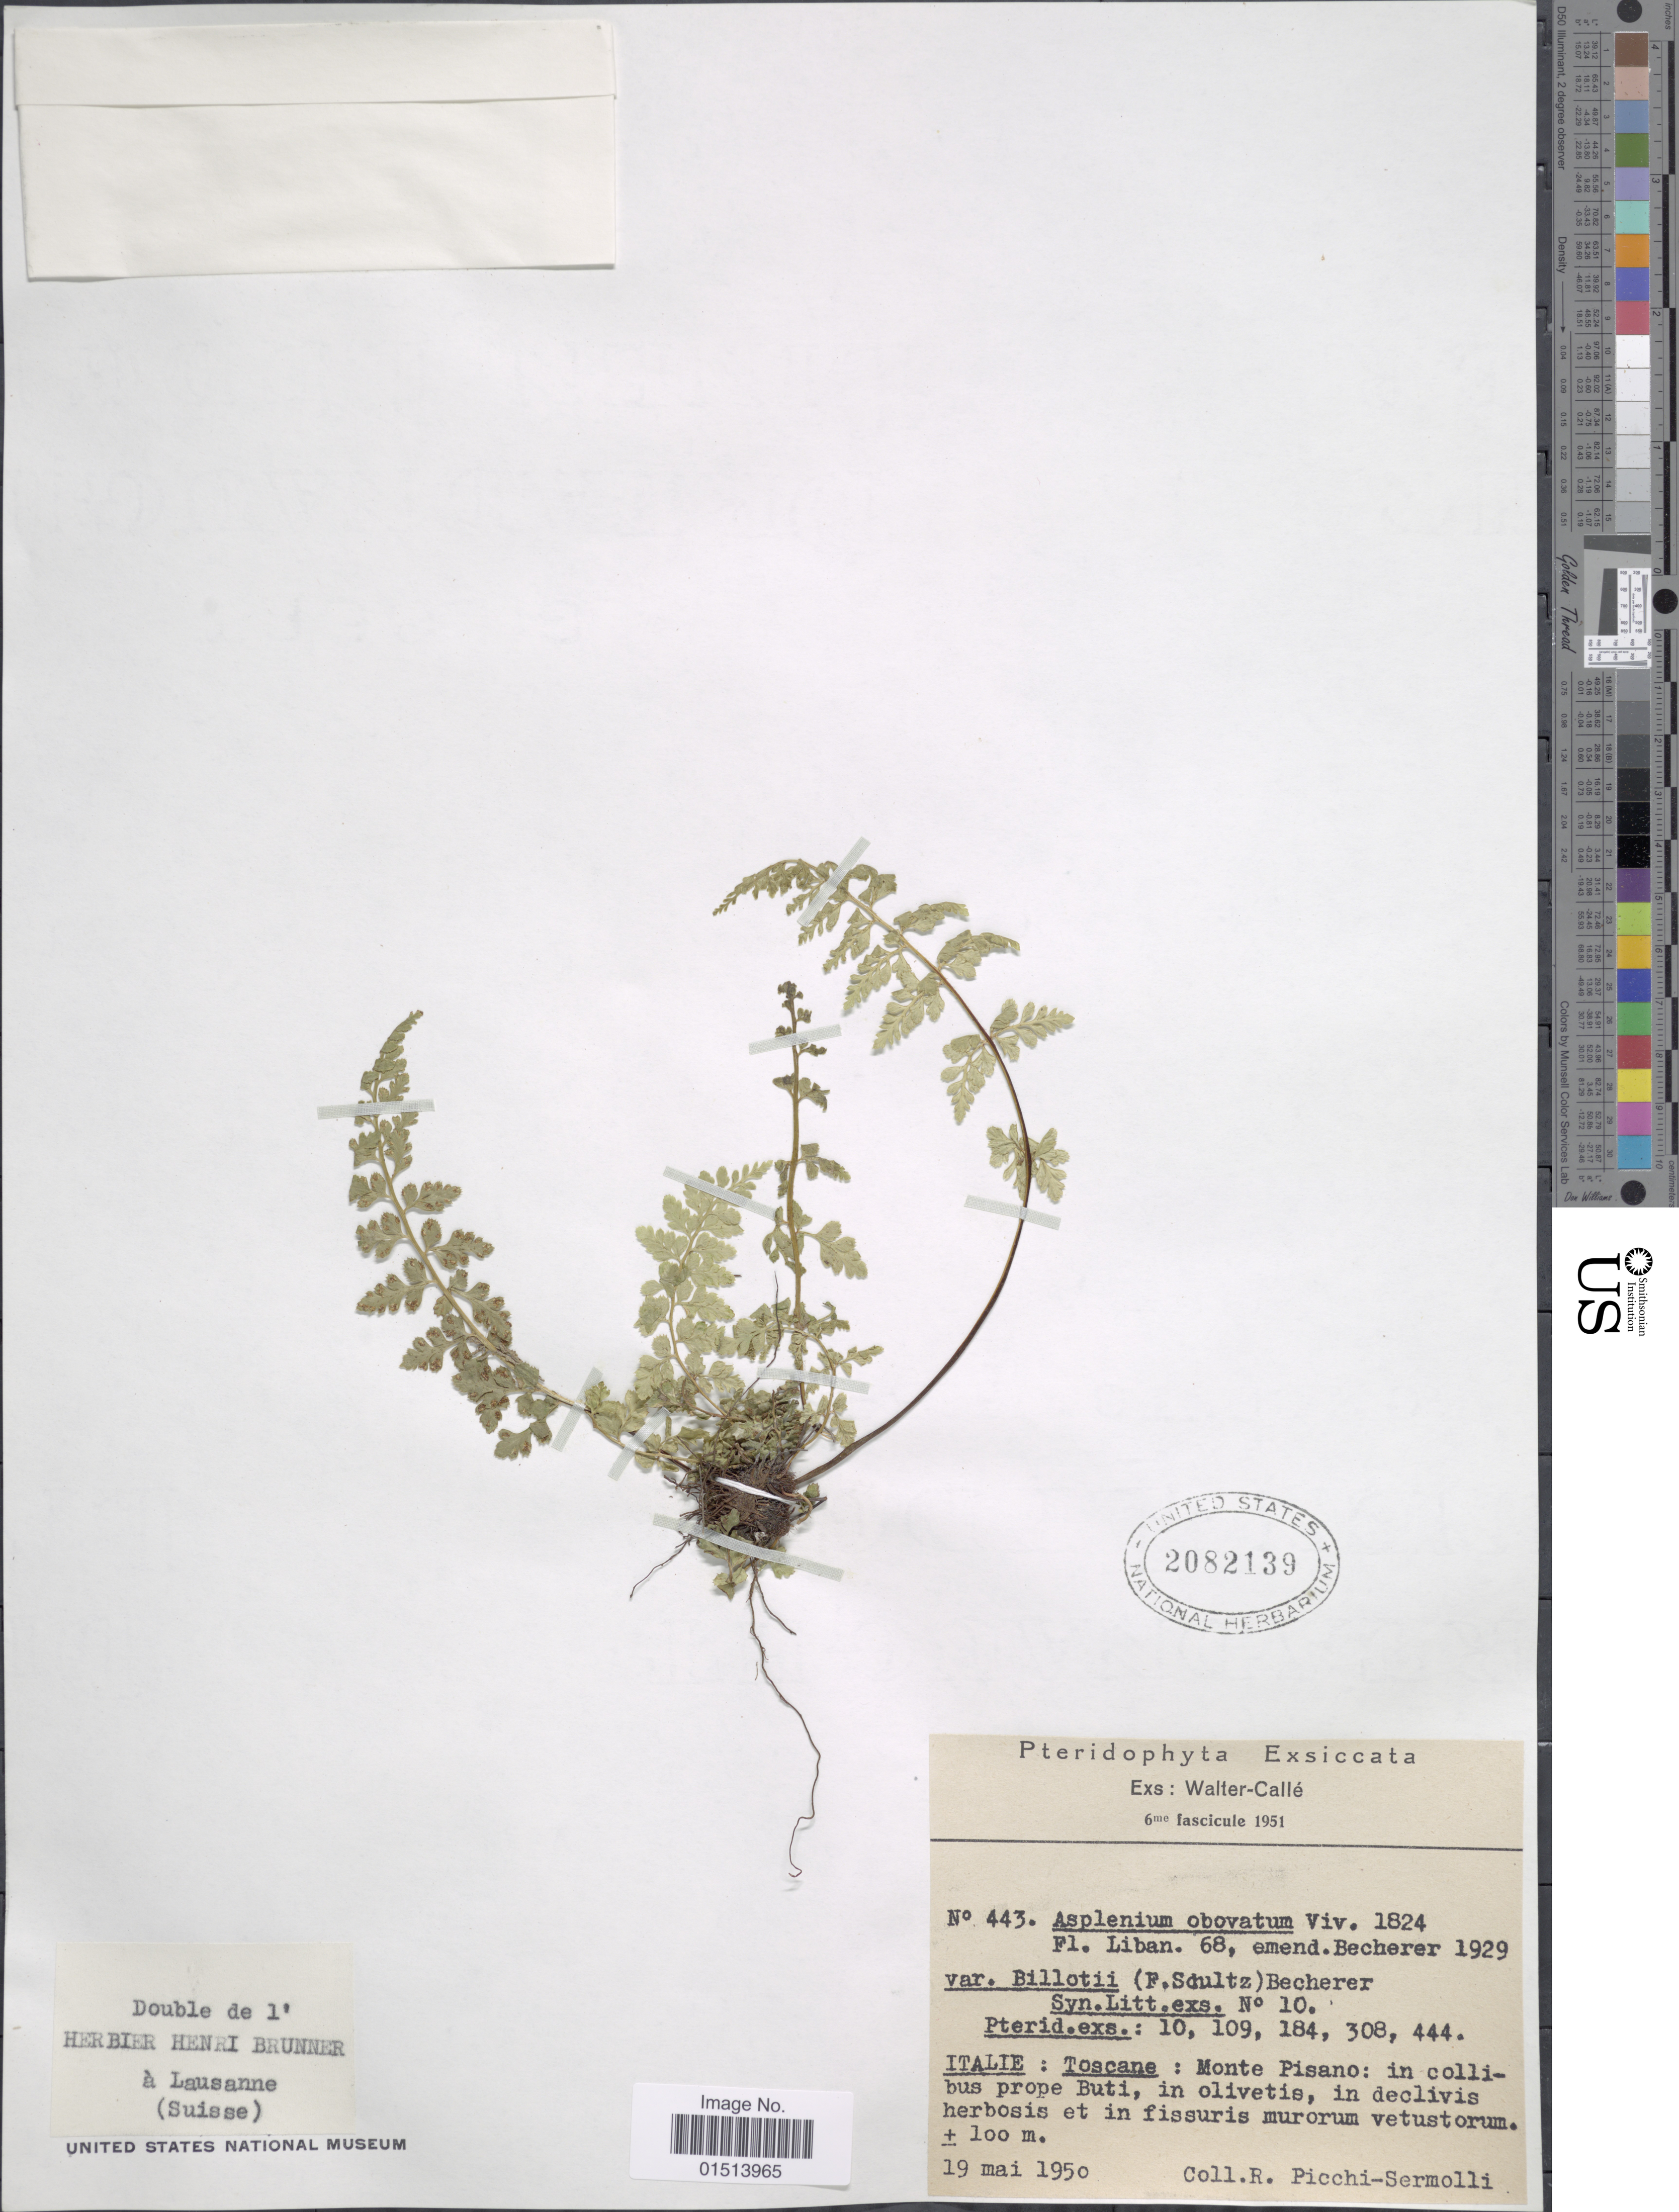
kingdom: Plantae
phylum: Tracheophyta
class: Polypodiopsida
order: Polypodiales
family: Aspleniaceae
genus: Asplenium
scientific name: Asplenium obovatum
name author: Viv.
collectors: R. E. Pichi-Sermolli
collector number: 443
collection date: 1950-05-19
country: Italy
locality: Italie: Toscane: Monte Pisano: in collibis prope Buti, in olivetis, in declivis herbosis et in fissuris murorum vetustorum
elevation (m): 100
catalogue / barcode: US 2082139